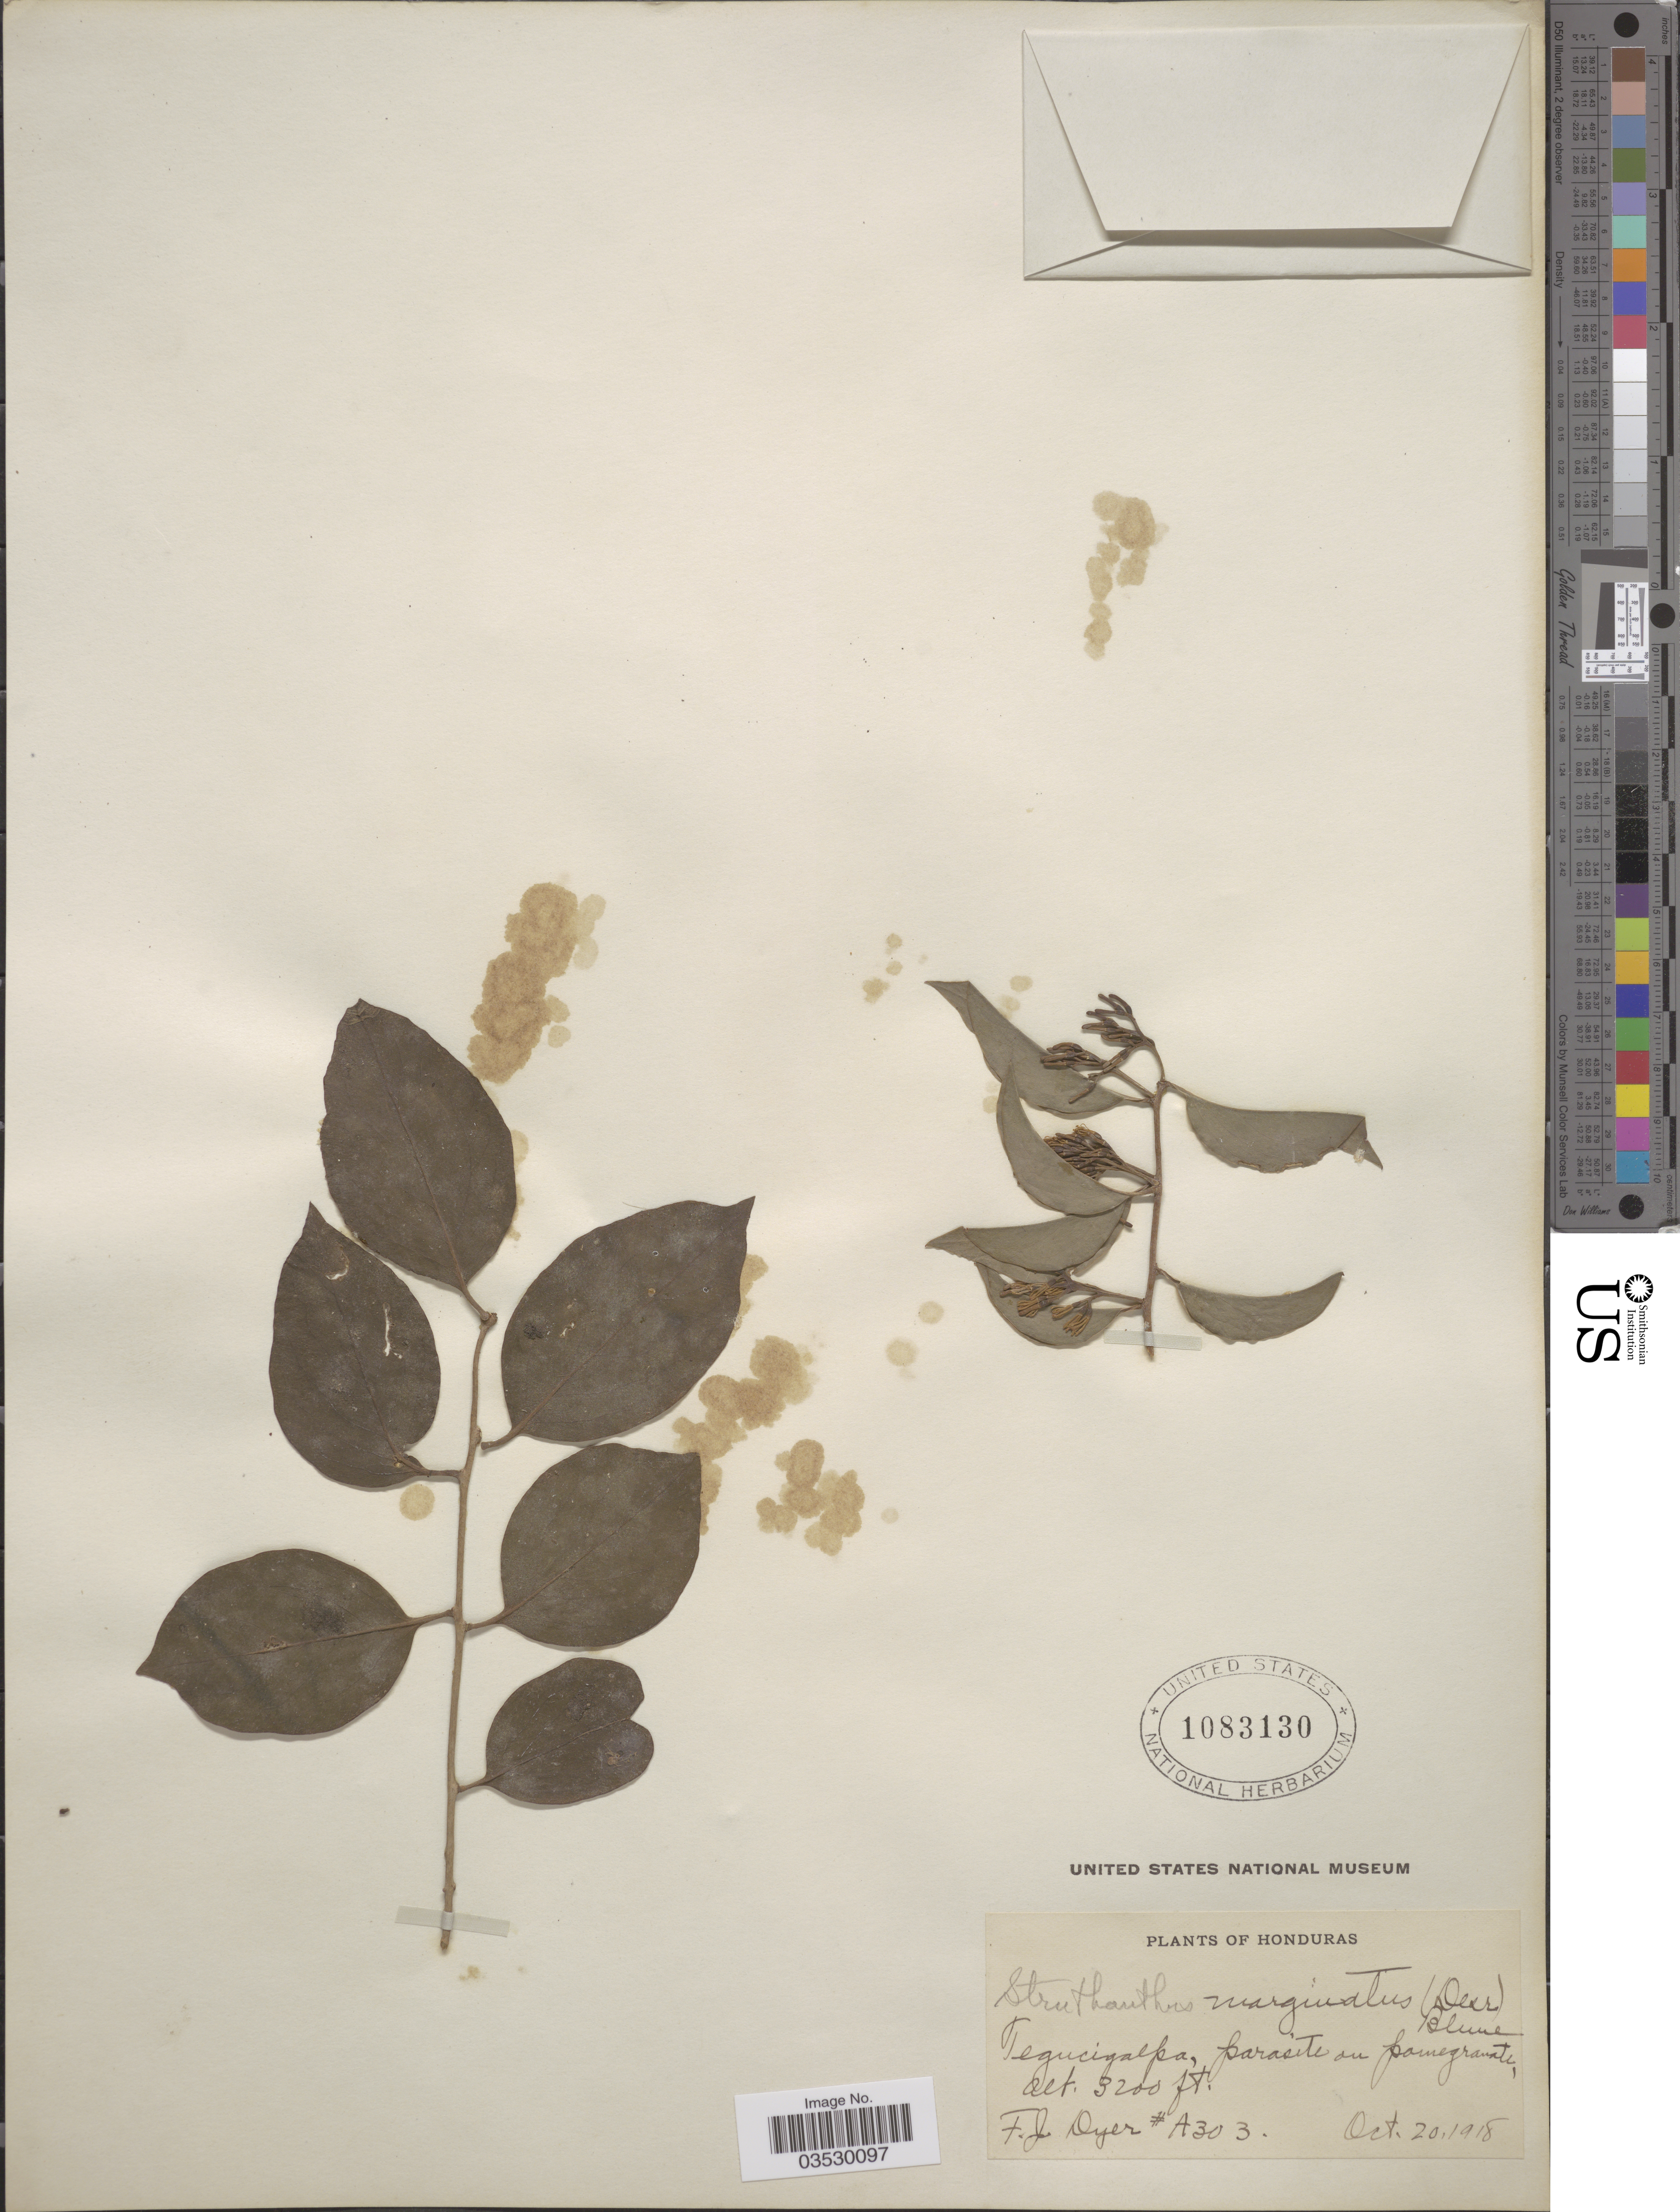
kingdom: Plantae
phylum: Tracheophyta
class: Magnoliopsida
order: Santalales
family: Loranthaceae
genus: Struthanthus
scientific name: Struthanthus marginatus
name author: (Desr.) Blume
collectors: F. J. Dyer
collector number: A303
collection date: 1918-10-20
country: Honduras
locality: Tegucigalpa.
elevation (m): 975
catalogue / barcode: US 1083130